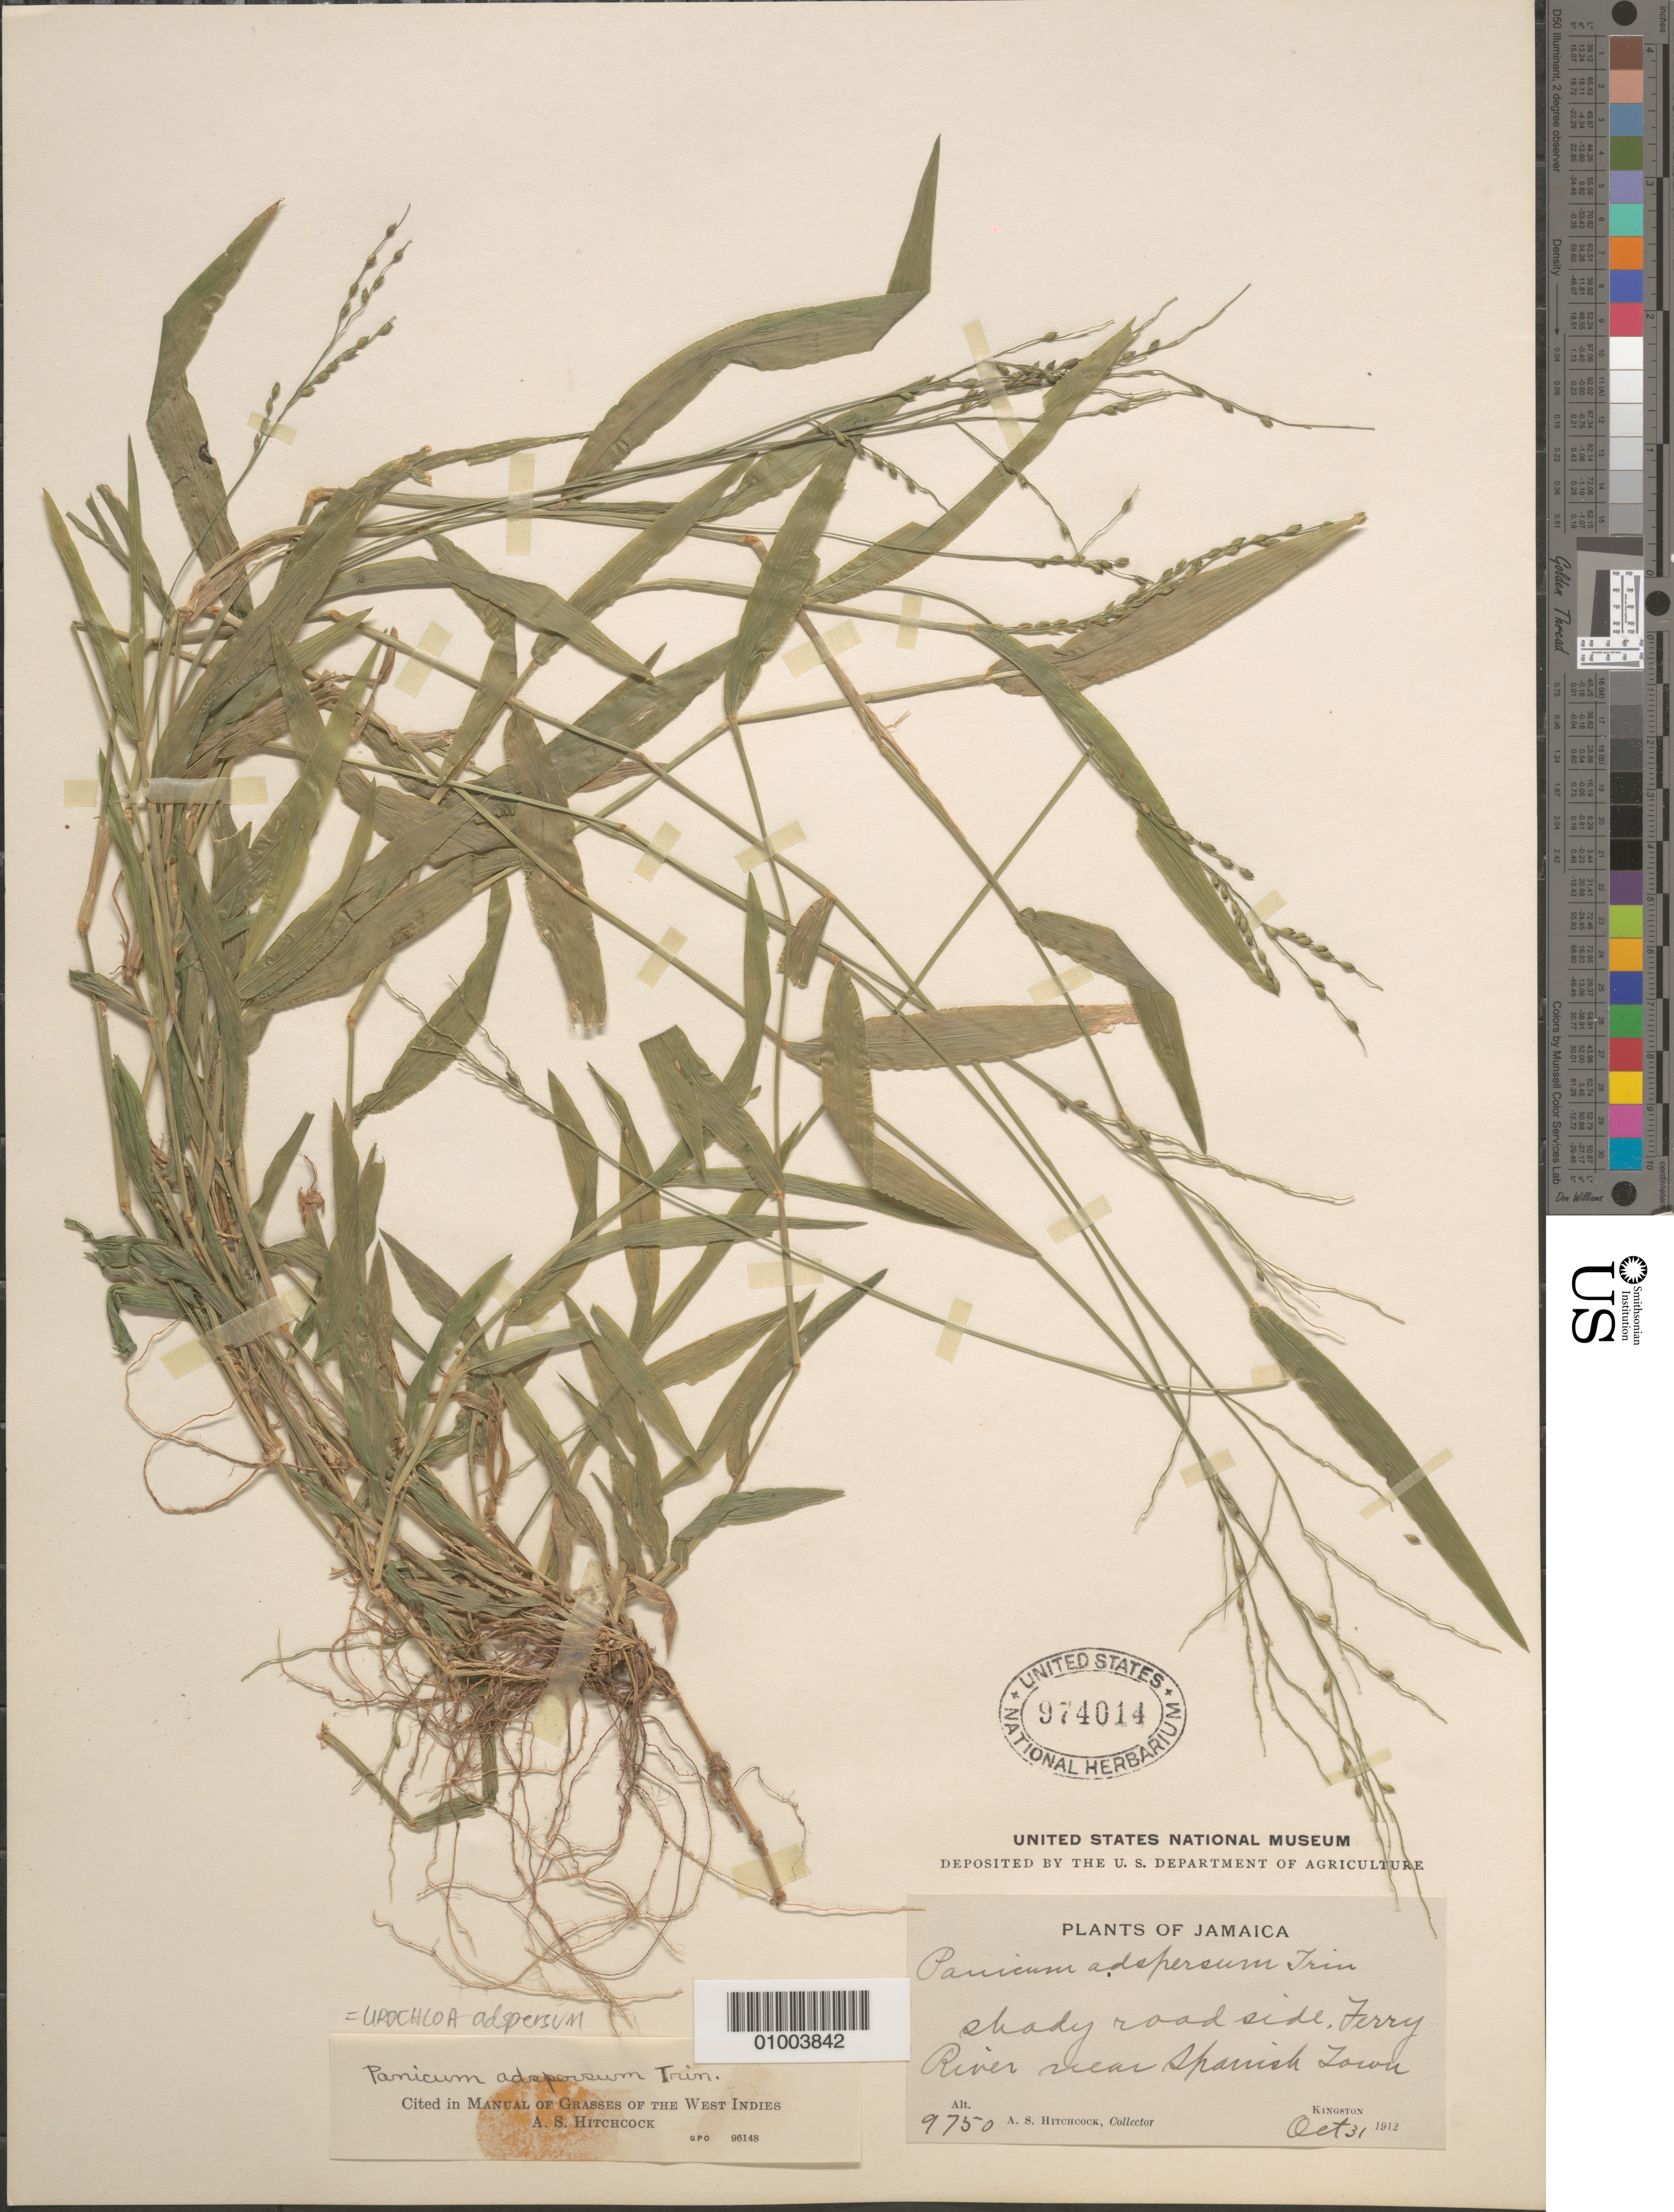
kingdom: Plantae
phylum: Tracheophyta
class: Liliopsida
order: Poales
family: Poaceae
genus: Urochloa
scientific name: Urochloa adspersa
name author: (Trin.) R.D. Webster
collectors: A. S. Hitchcock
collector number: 9750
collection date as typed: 31 Oct 1912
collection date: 1912-10-31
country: Jamaica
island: Jamaica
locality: Shady road side. Terry River near Spanish Town.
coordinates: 0 N, 0 E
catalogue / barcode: US 974014